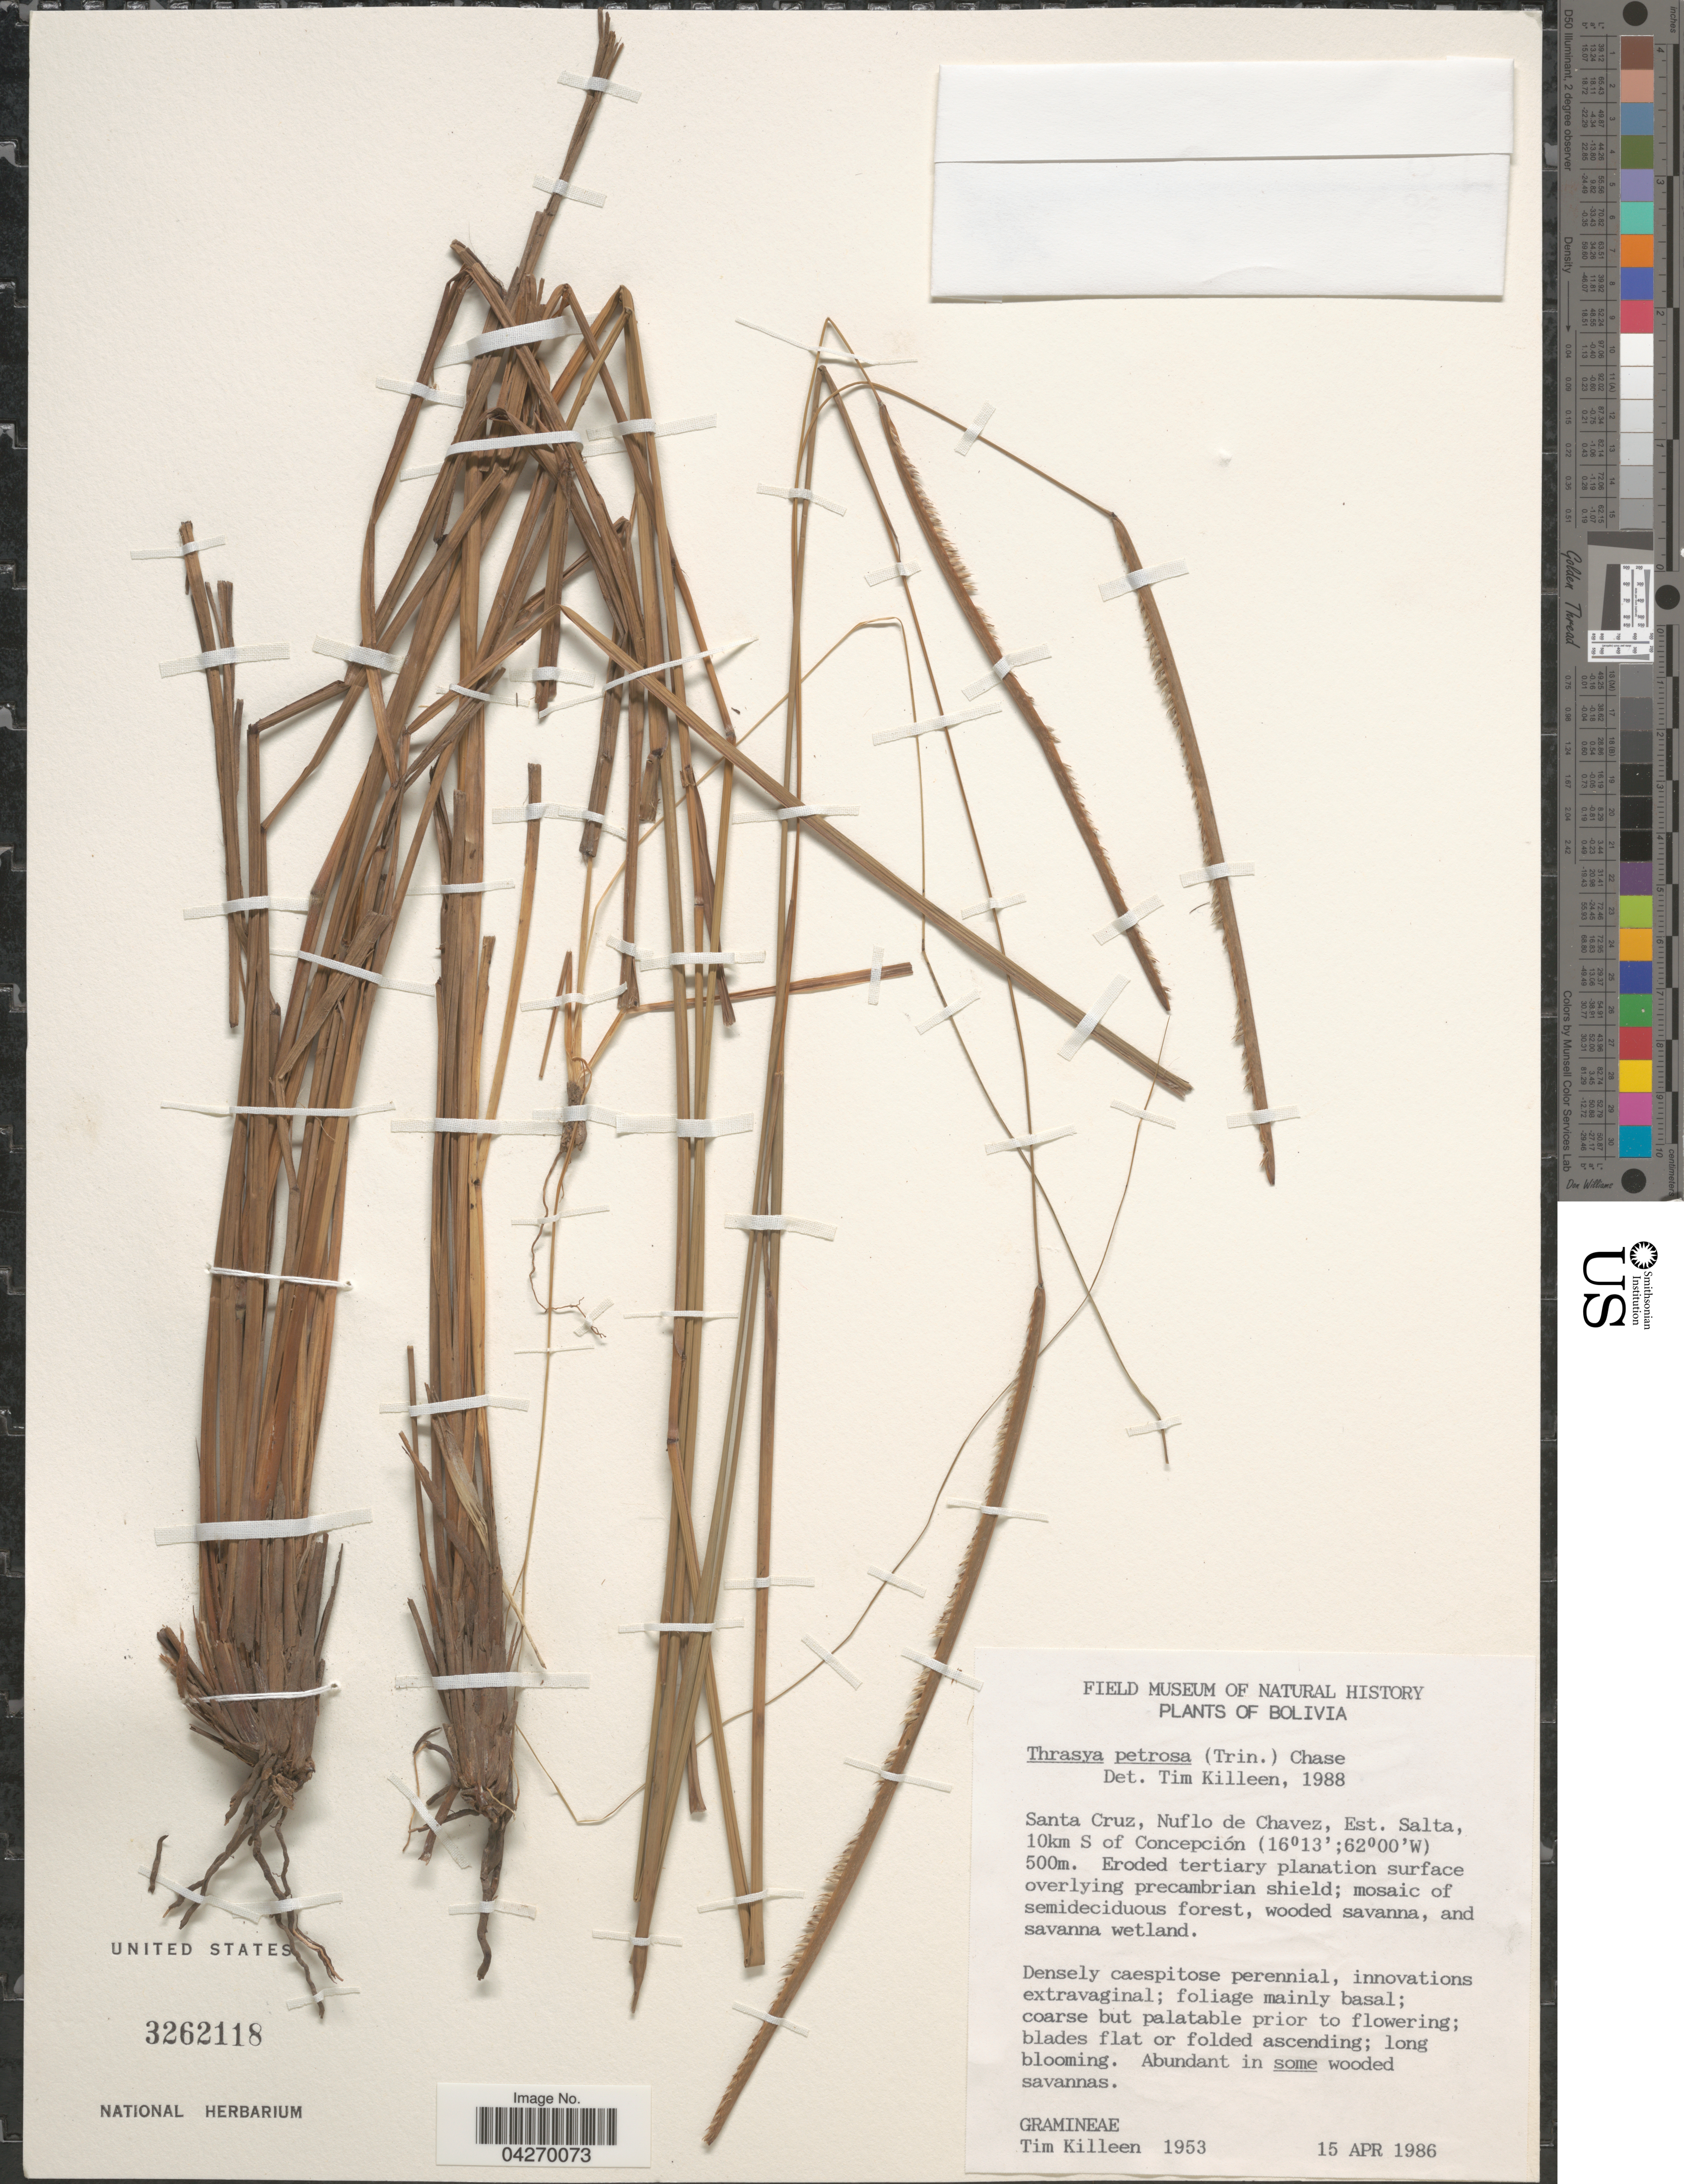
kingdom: Plantae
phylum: Tracheophyta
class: Liliopsida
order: Poales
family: Poaceae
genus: Paspalum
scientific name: Paspalum foliiforme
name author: S. Denham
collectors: T. J. Killeen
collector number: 1953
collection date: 1986-04-15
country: Bolivia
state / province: Santa Cruz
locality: Nuflo de Chavez, Est. Salta, 10km S of Concepción.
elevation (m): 500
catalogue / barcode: US 3262118